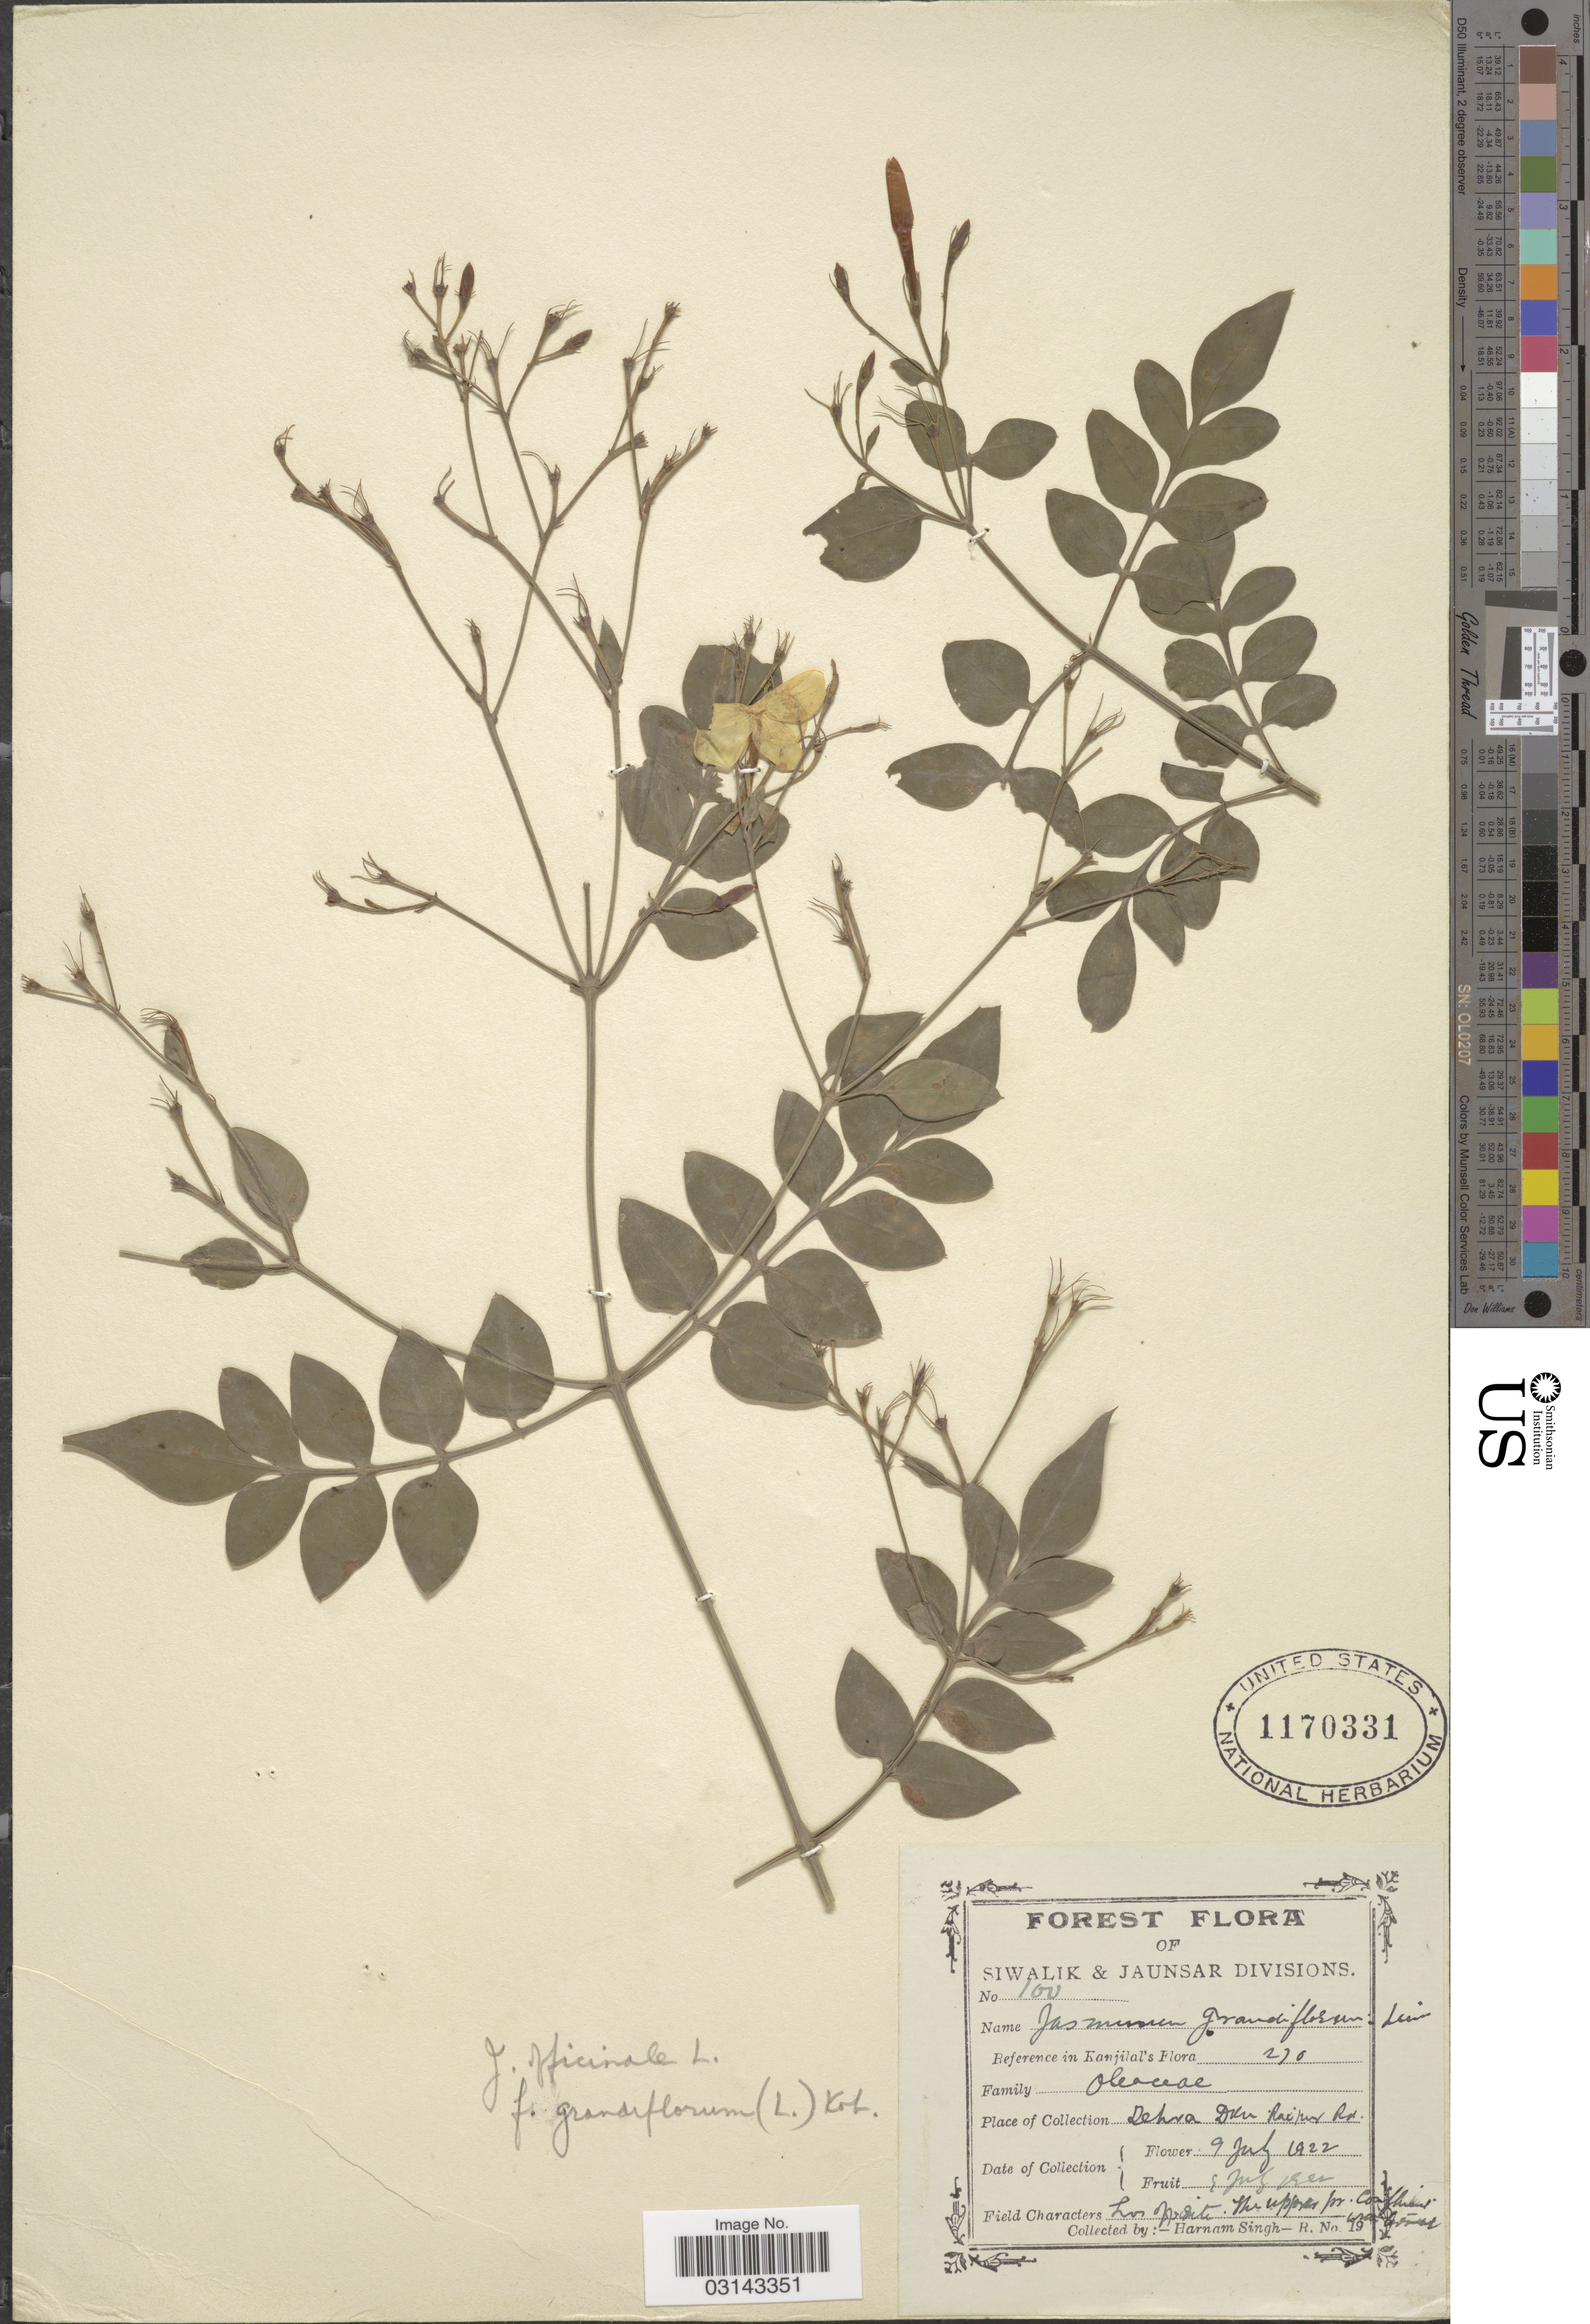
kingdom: Plantae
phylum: Tracheophyta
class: Magnoliopsida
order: Lamiales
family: Oleaceae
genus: Jasminum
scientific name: Jasminum grandiflorum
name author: L.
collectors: H. Singh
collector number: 19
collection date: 1922-07-09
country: India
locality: Siwalik & Jaunsar Divisions. Dehra Dun Raipur Rd.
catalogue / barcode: US 1170331